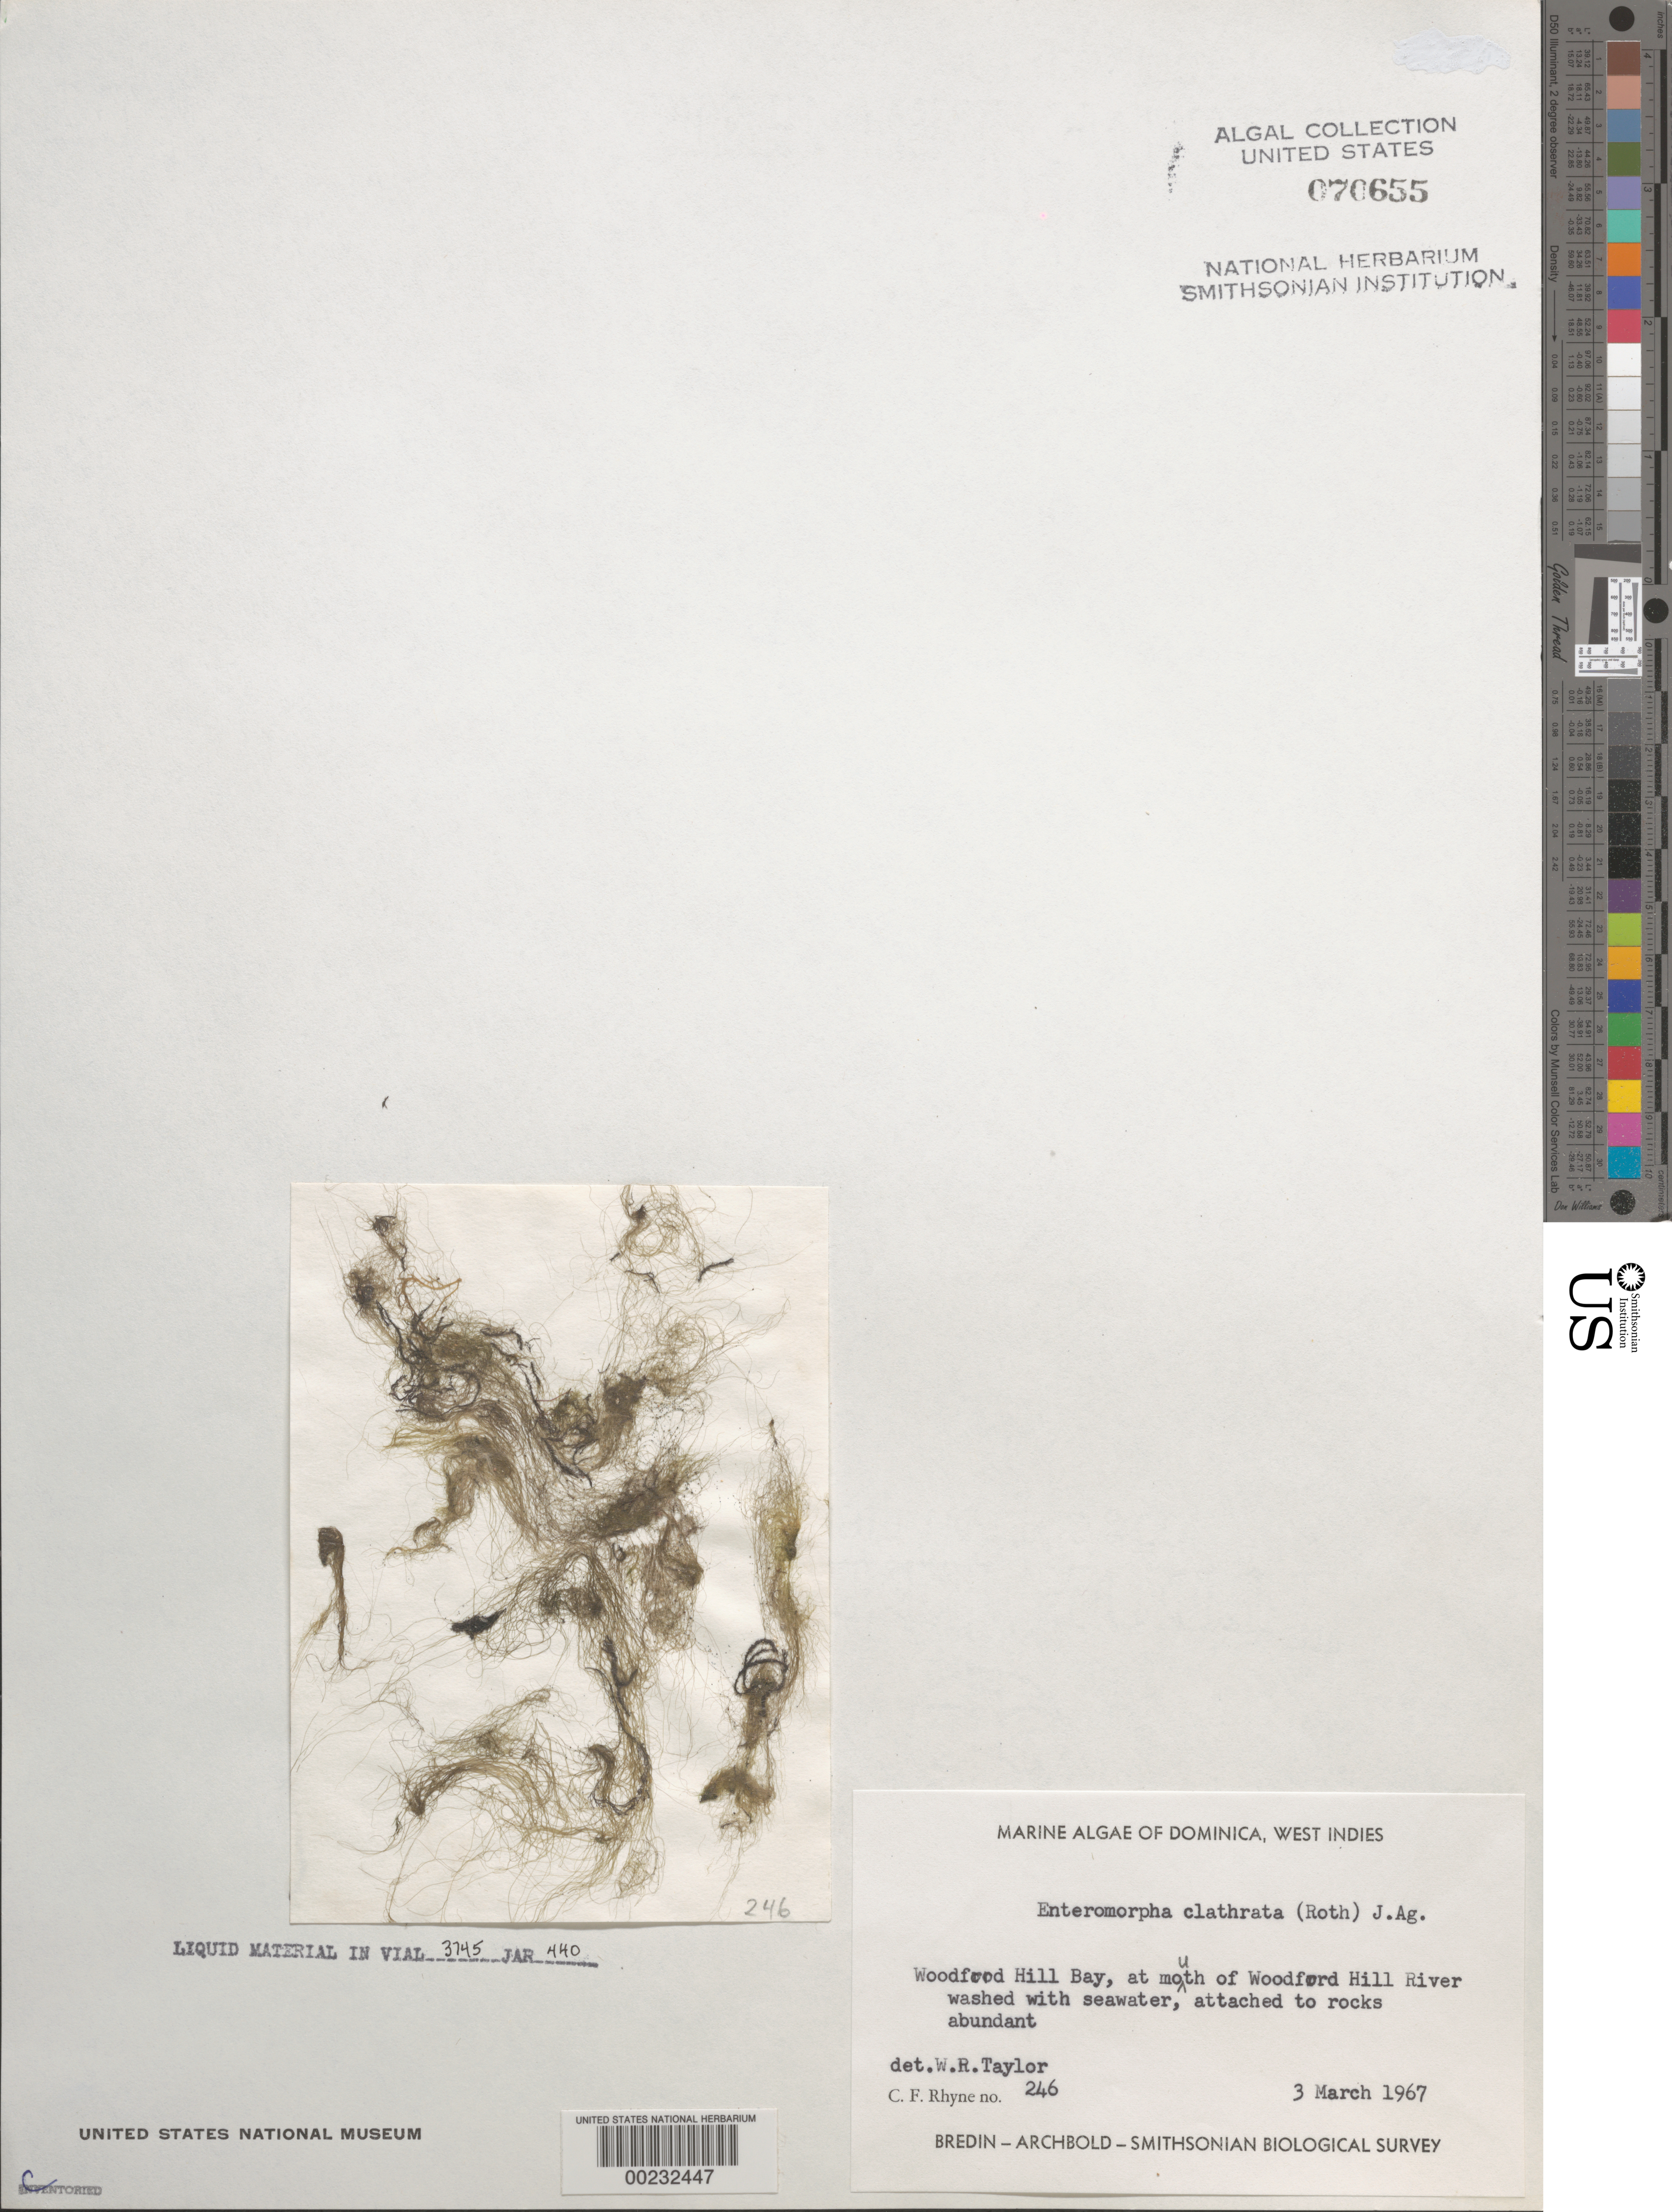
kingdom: Plantae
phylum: Chlorophyta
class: Ulvophyceae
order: Ulvales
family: Ulvaceae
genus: Ulva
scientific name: Ulva clathrata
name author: (Roth) C. Agardh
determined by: Algae name updating Project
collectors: C. Rhyne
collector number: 246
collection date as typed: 03 Mar 1967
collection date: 1967-03-03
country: Dominica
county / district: St. Andrew's Parish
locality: Woodford Hill Bay, Woodford Hill River mouth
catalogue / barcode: US 70655